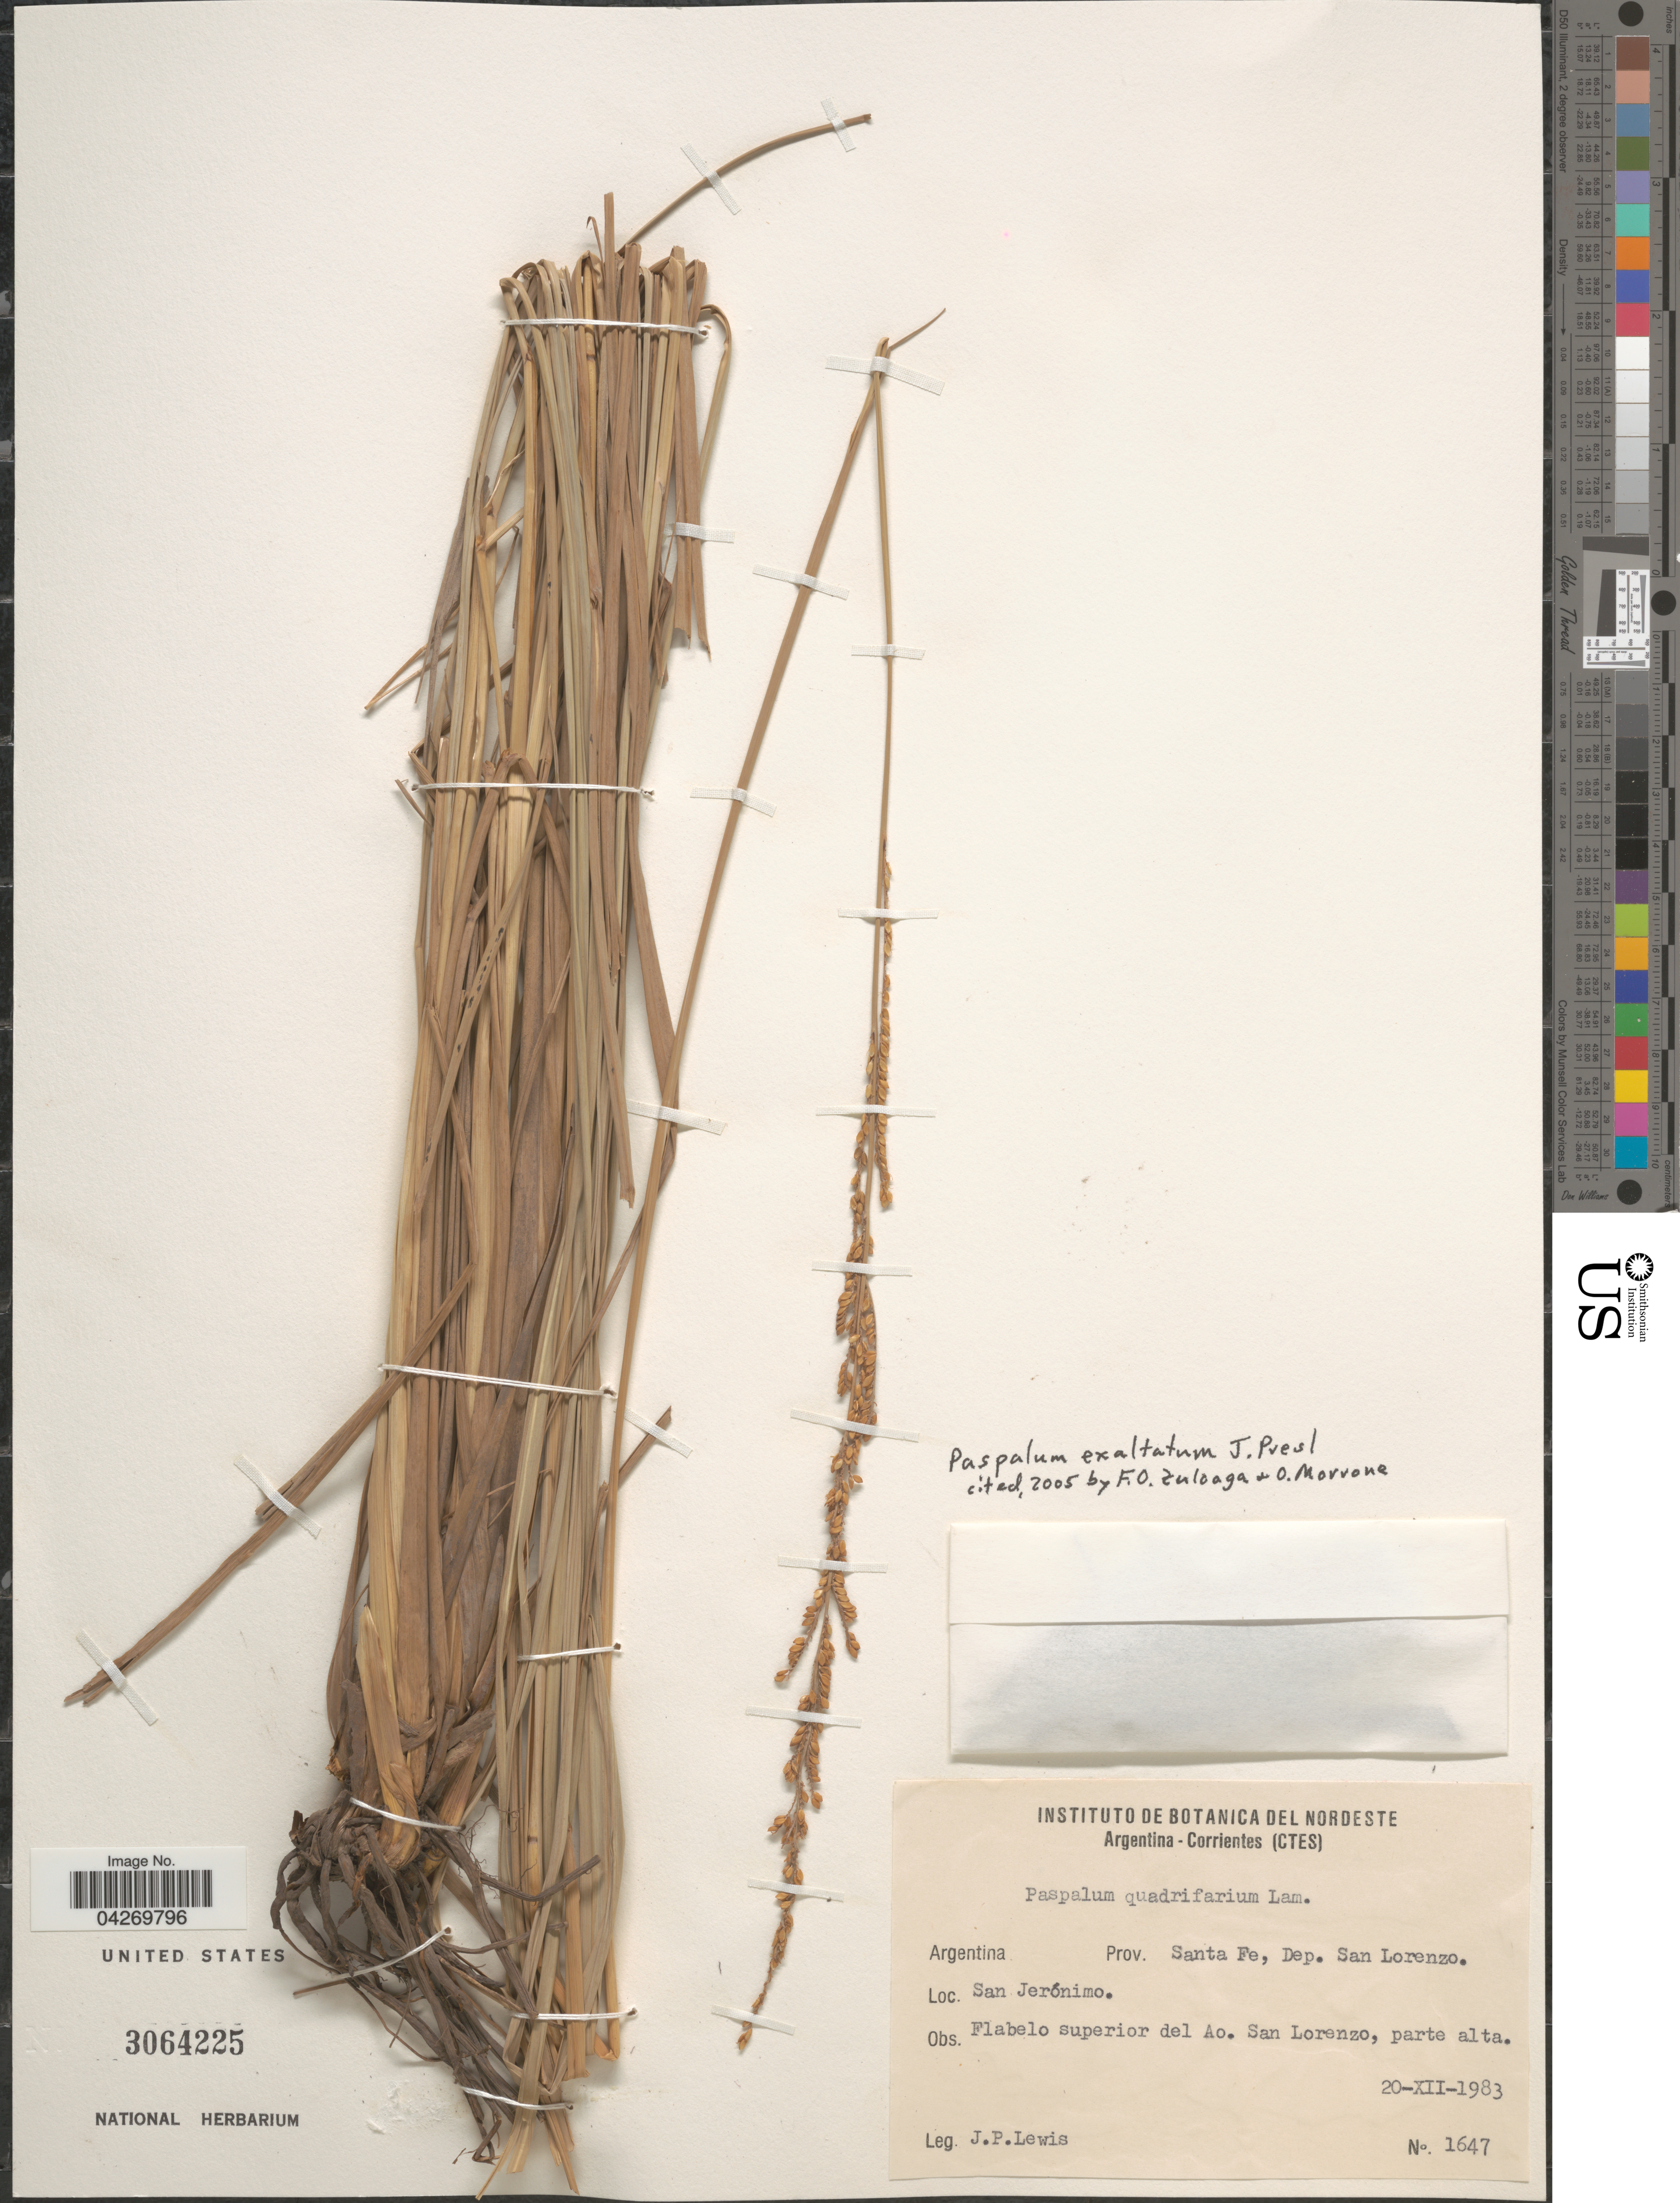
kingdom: Plantae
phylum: Tracheophyta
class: Liliopsida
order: Poales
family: Poaceae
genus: Paspalum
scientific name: Paspalum exaltatum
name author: J. Presl in C. Presl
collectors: J. Lewis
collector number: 1647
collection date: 1983-12-20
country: Argentina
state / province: Santa Fe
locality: Prov. Santa Fe, Dep. San Lorenzo. San Jerónimo.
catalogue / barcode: US 3064225